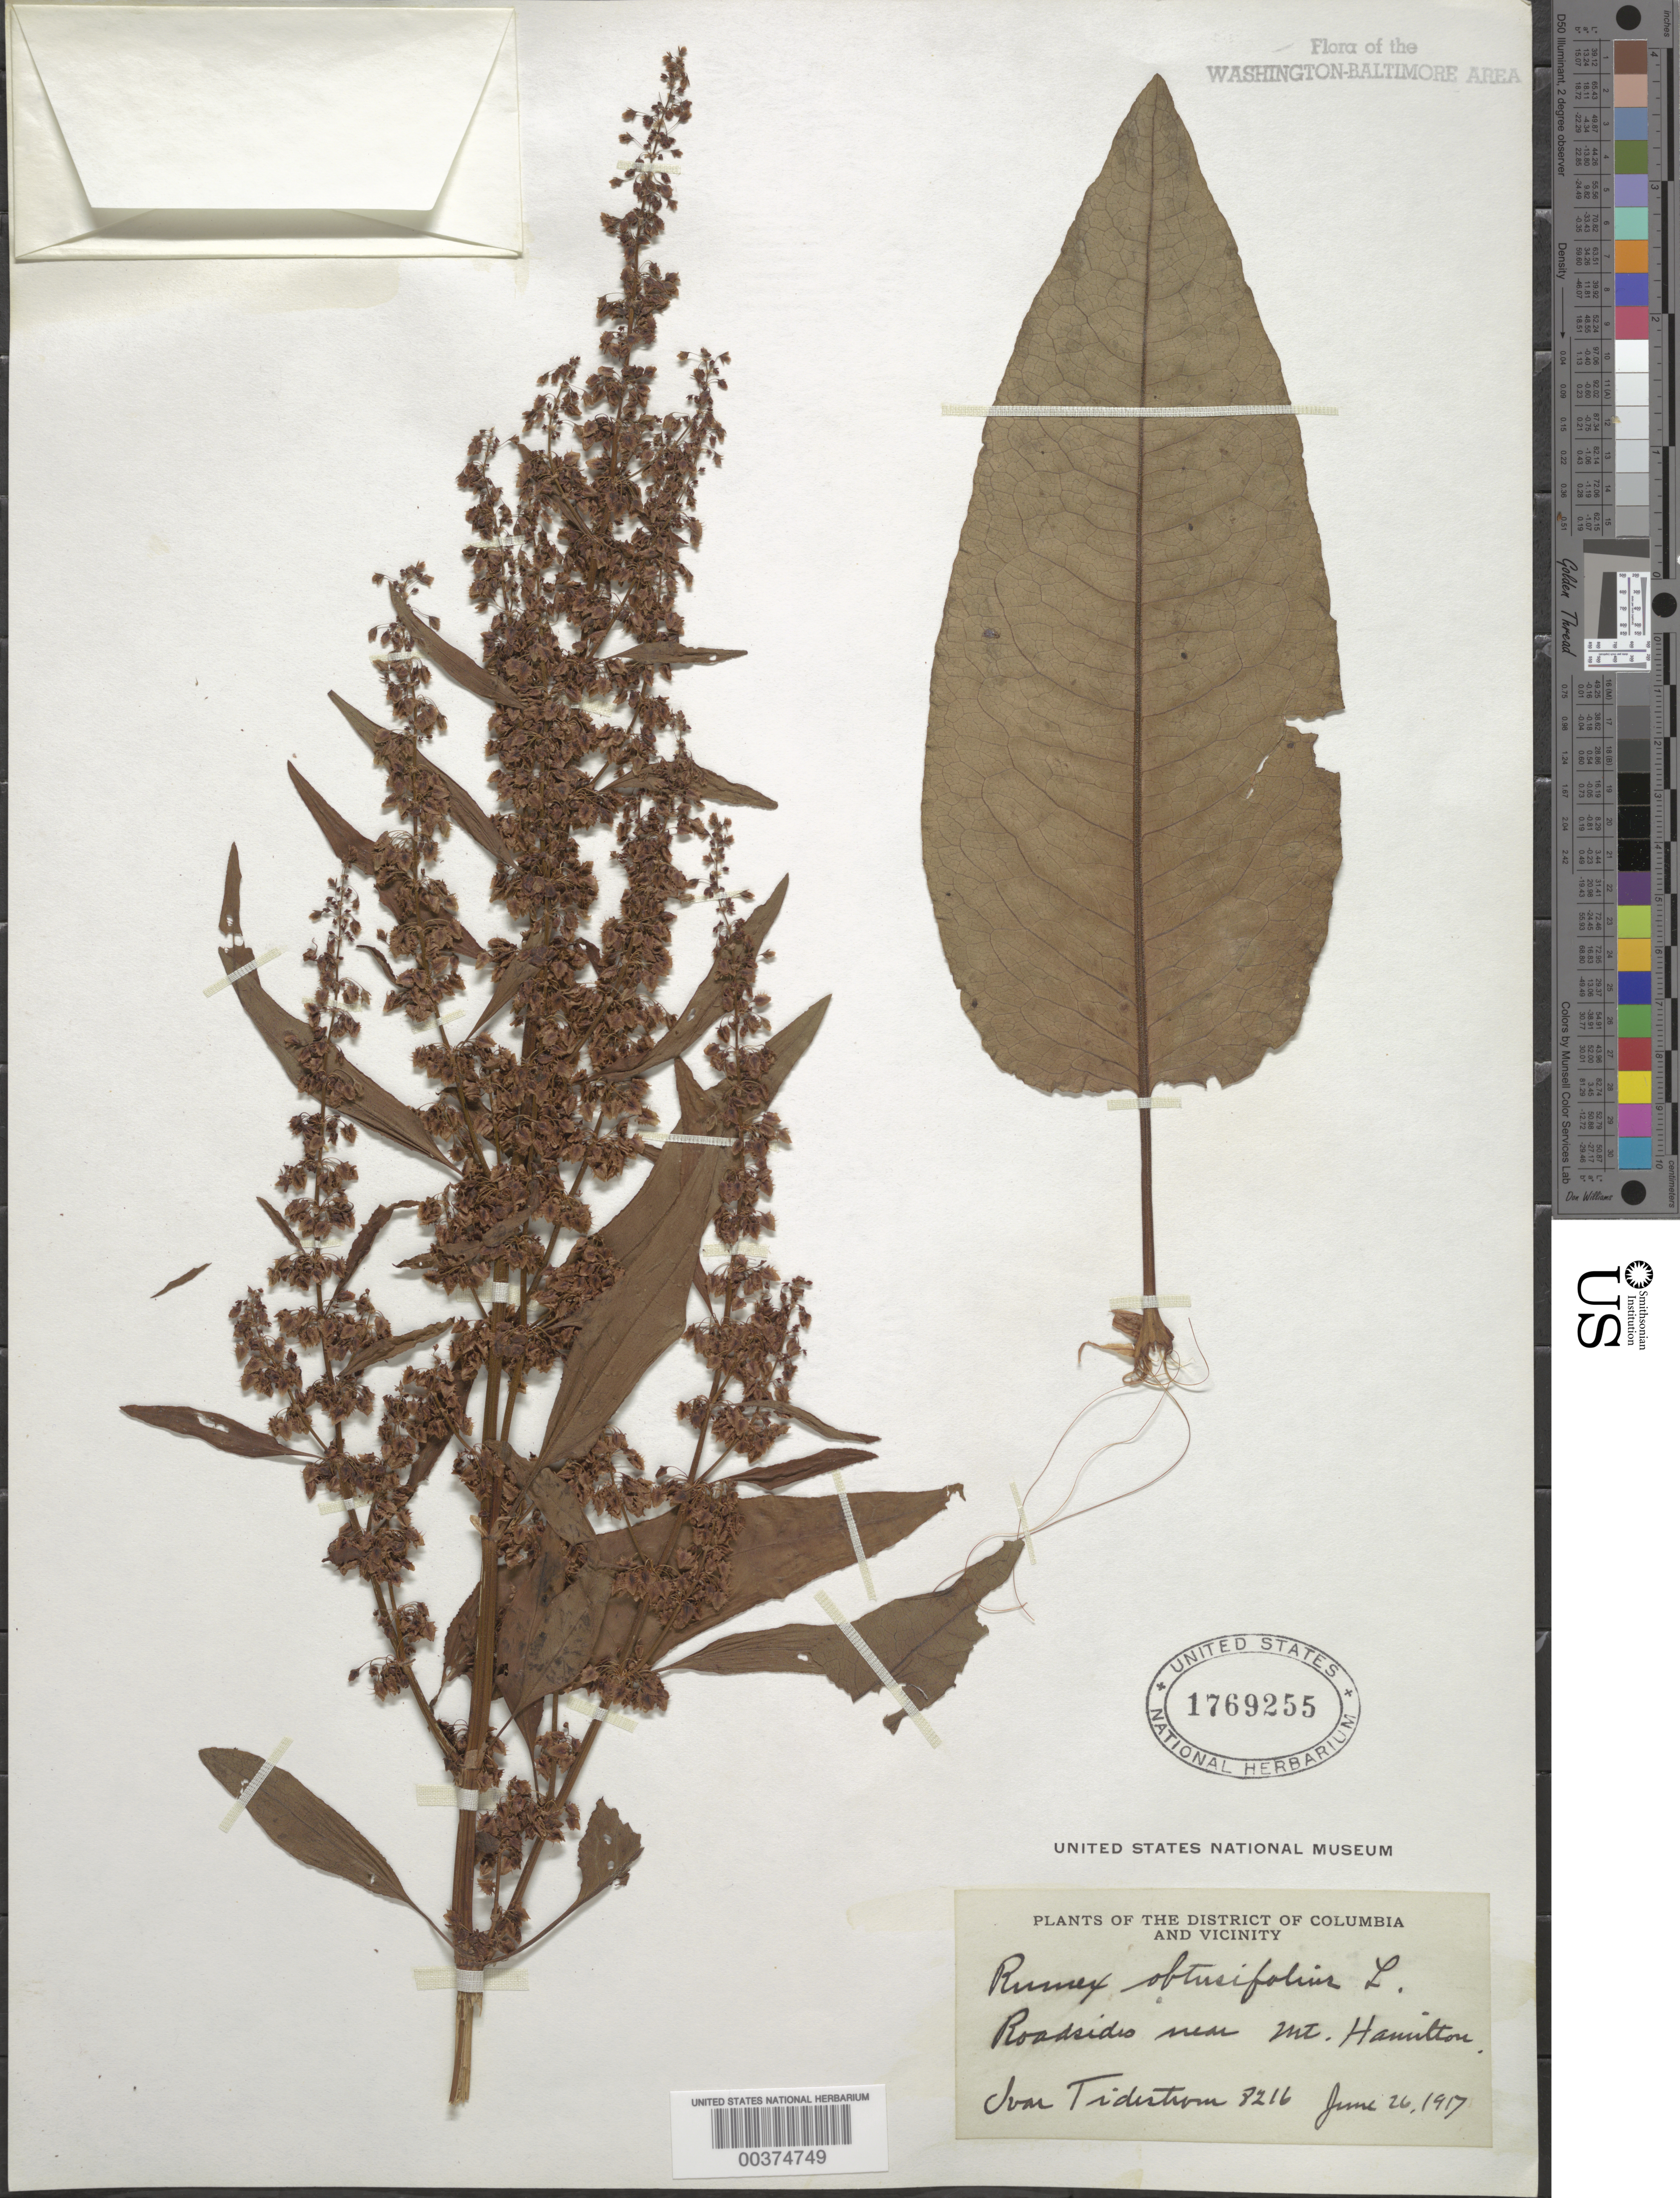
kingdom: Plantae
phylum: Tracheophyta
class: Magnoliopsida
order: Caryophyllales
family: Polygonaceae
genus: Rumex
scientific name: Rumex obtusifolius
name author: L.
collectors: I. F. Tidestrom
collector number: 8216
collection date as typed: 26 Jun 1917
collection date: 1917-06-26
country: United States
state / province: District of Columbia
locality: Mount Hamilton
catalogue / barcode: US 1769255